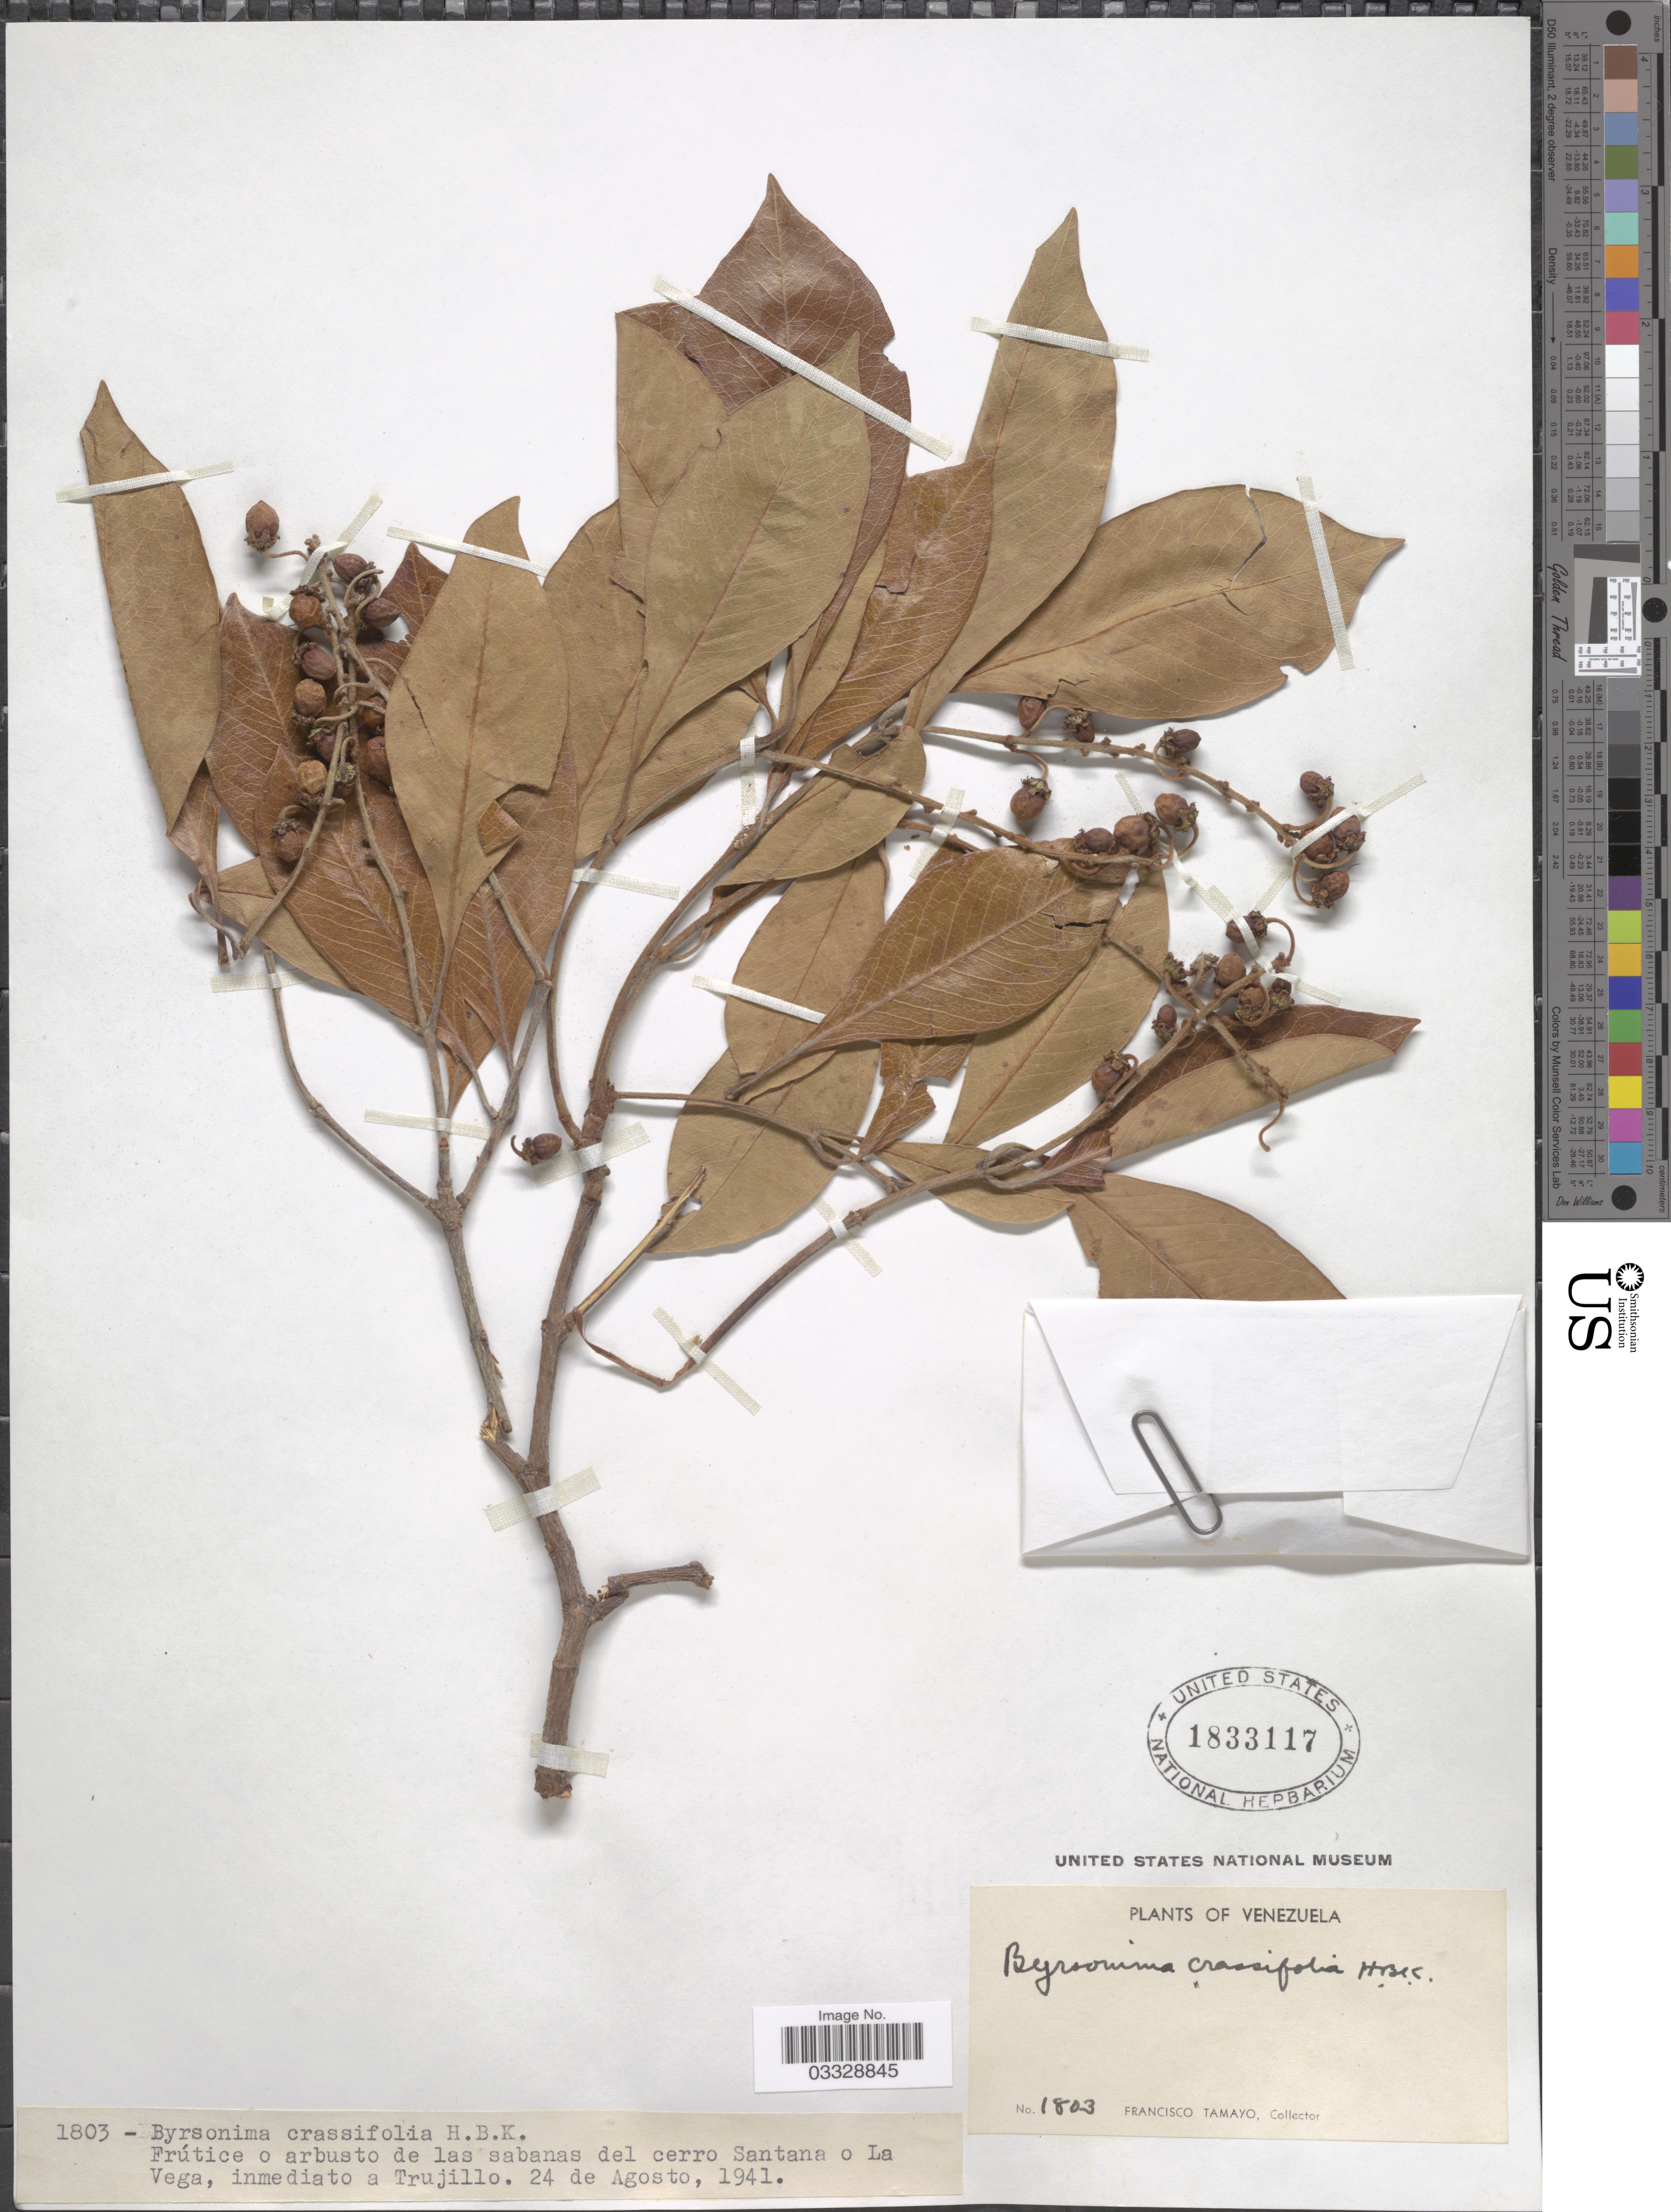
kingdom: Plantae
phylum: Tracheophyta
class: Magnoliopsida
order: Malpighiales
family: Malpighiaceae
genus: Byrsonima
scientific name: Byrsonima crassifolia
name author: (L.) Kunth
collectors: F. Tamayo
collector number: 1803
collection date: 1941-08-24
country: Venezuela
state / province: Trujillo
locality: Cerro Santana o La Vega, inmediato a Trujillo.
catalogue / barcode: US 1833117